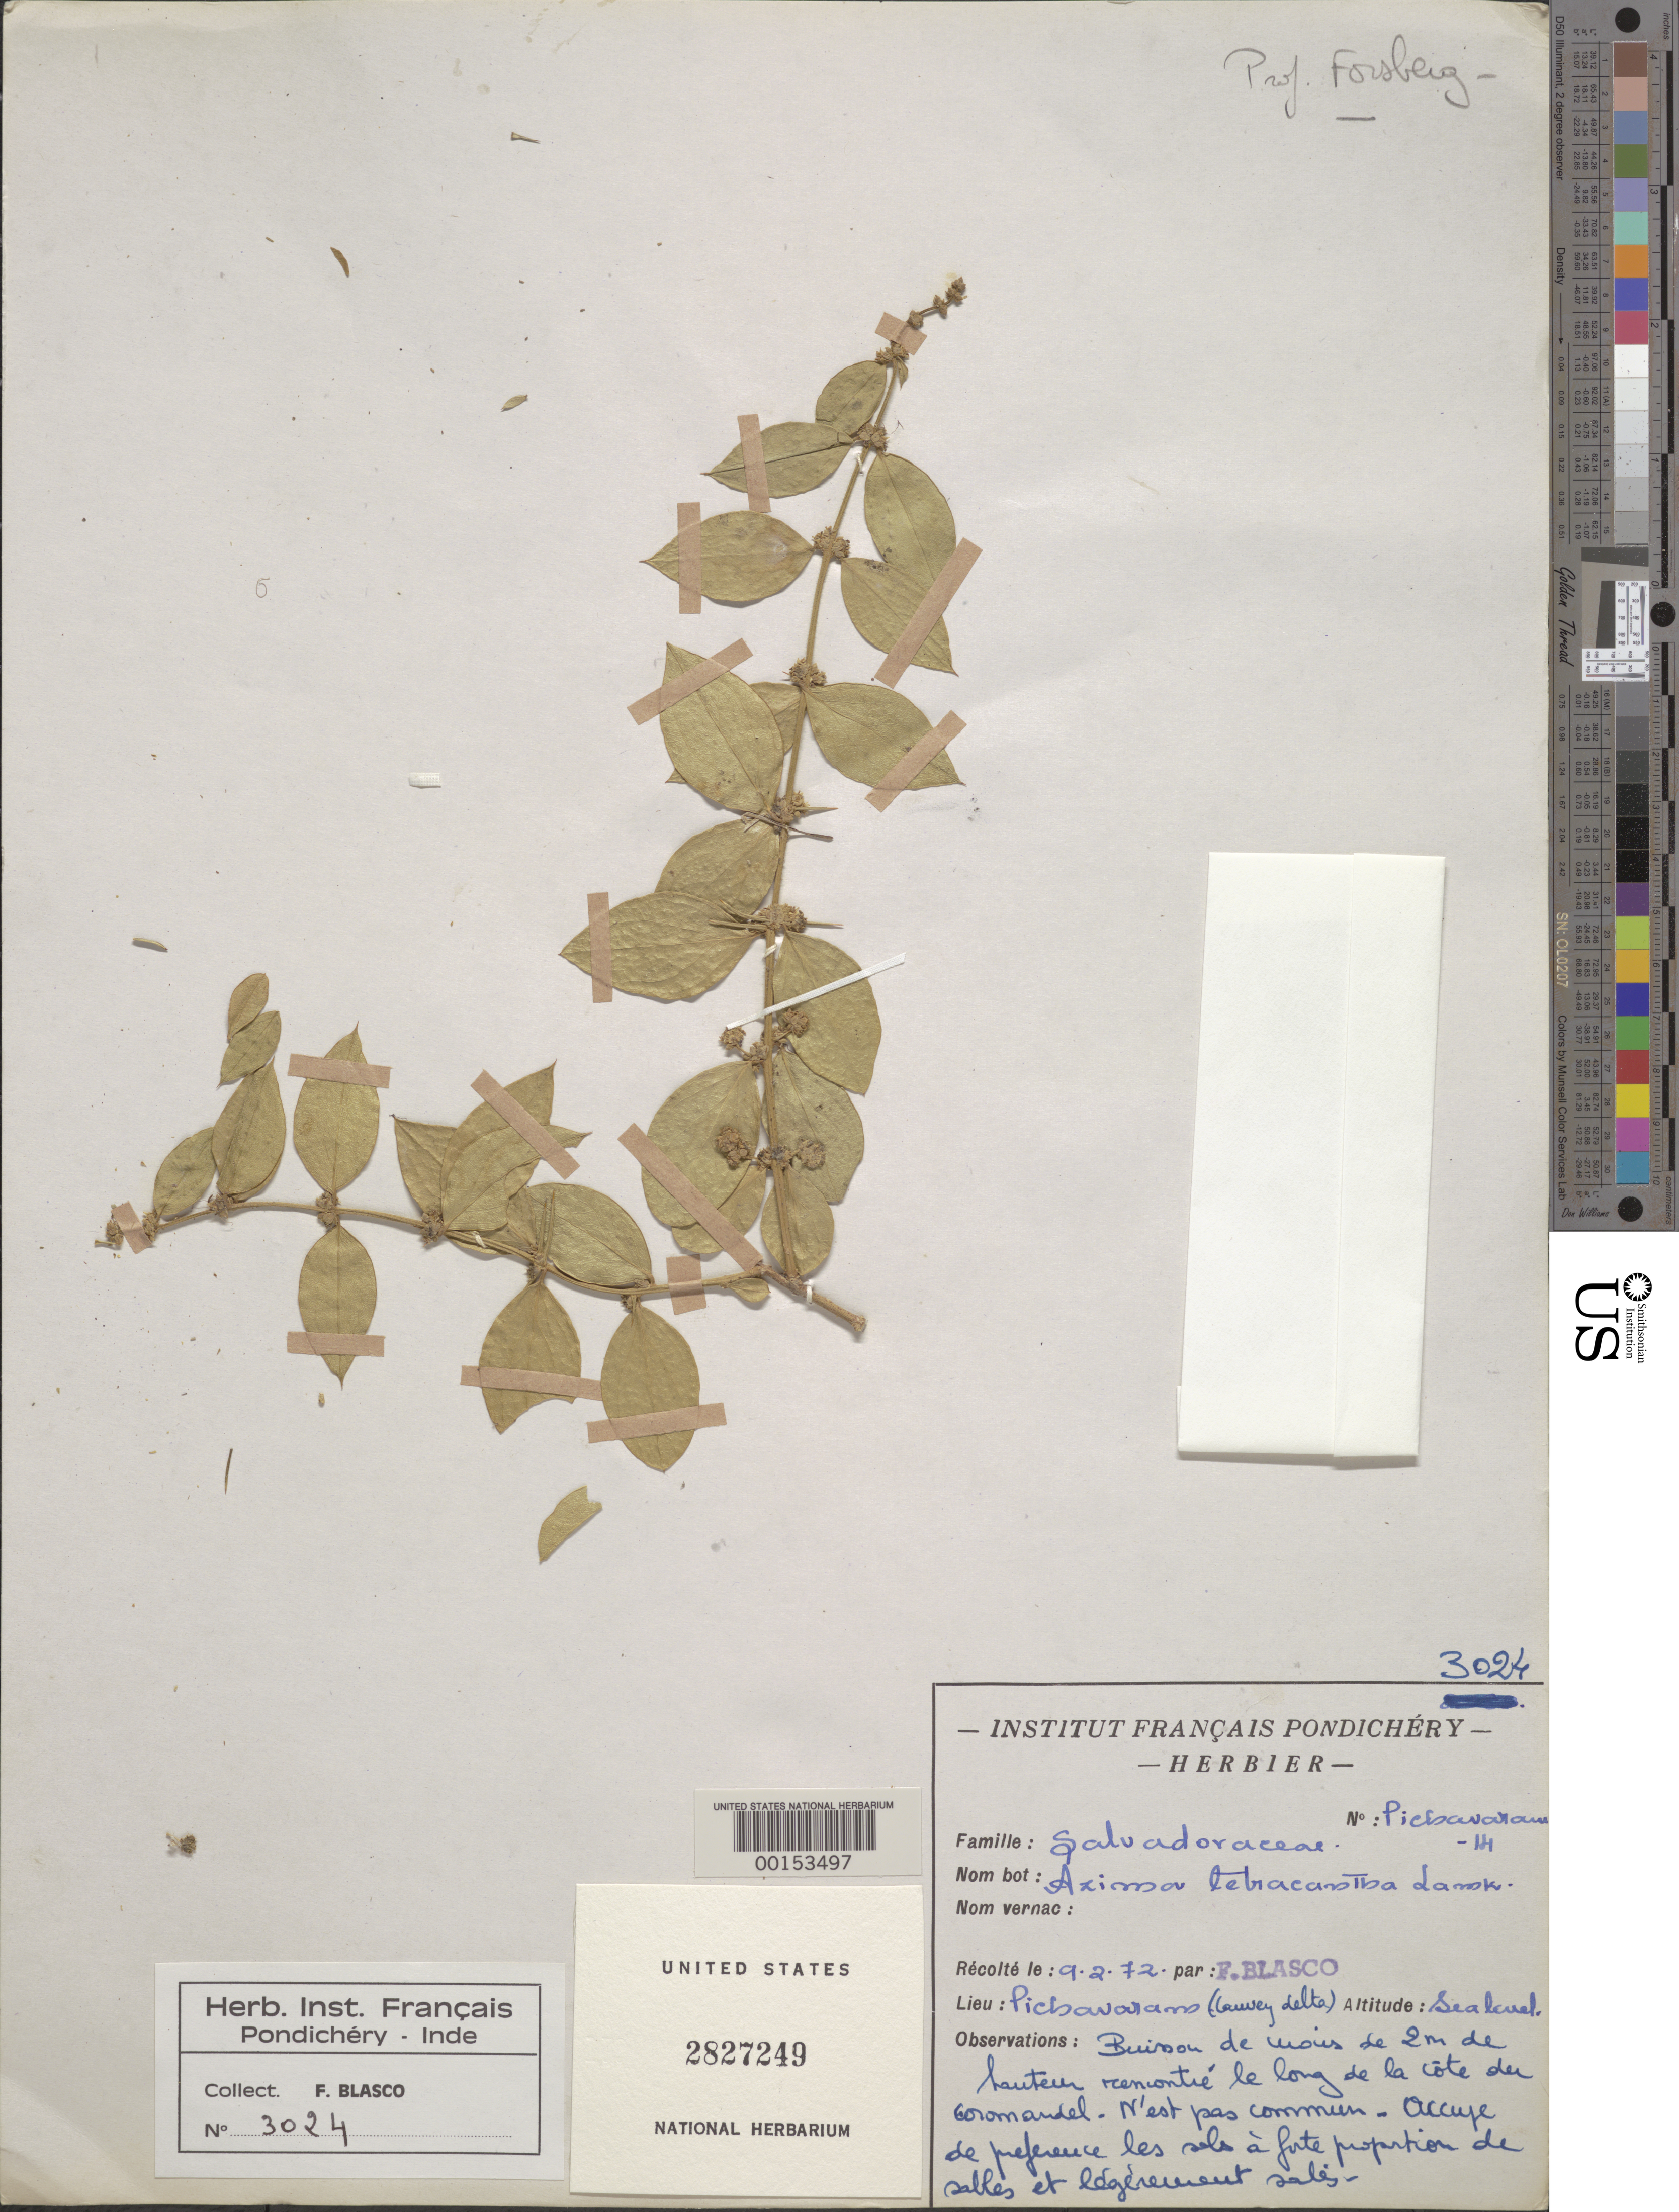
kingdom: Plantae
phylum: Tracheophyta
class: Magnoliopsida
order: Brassicales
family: Salvadoraceae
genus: Azima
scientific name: Azima tetracantha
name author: Lam.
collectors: F. Blasco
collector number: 3024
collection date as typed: Transcribed d/m/y: 9/2/72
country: India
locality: Pichavaram.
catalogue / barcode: US 2827249